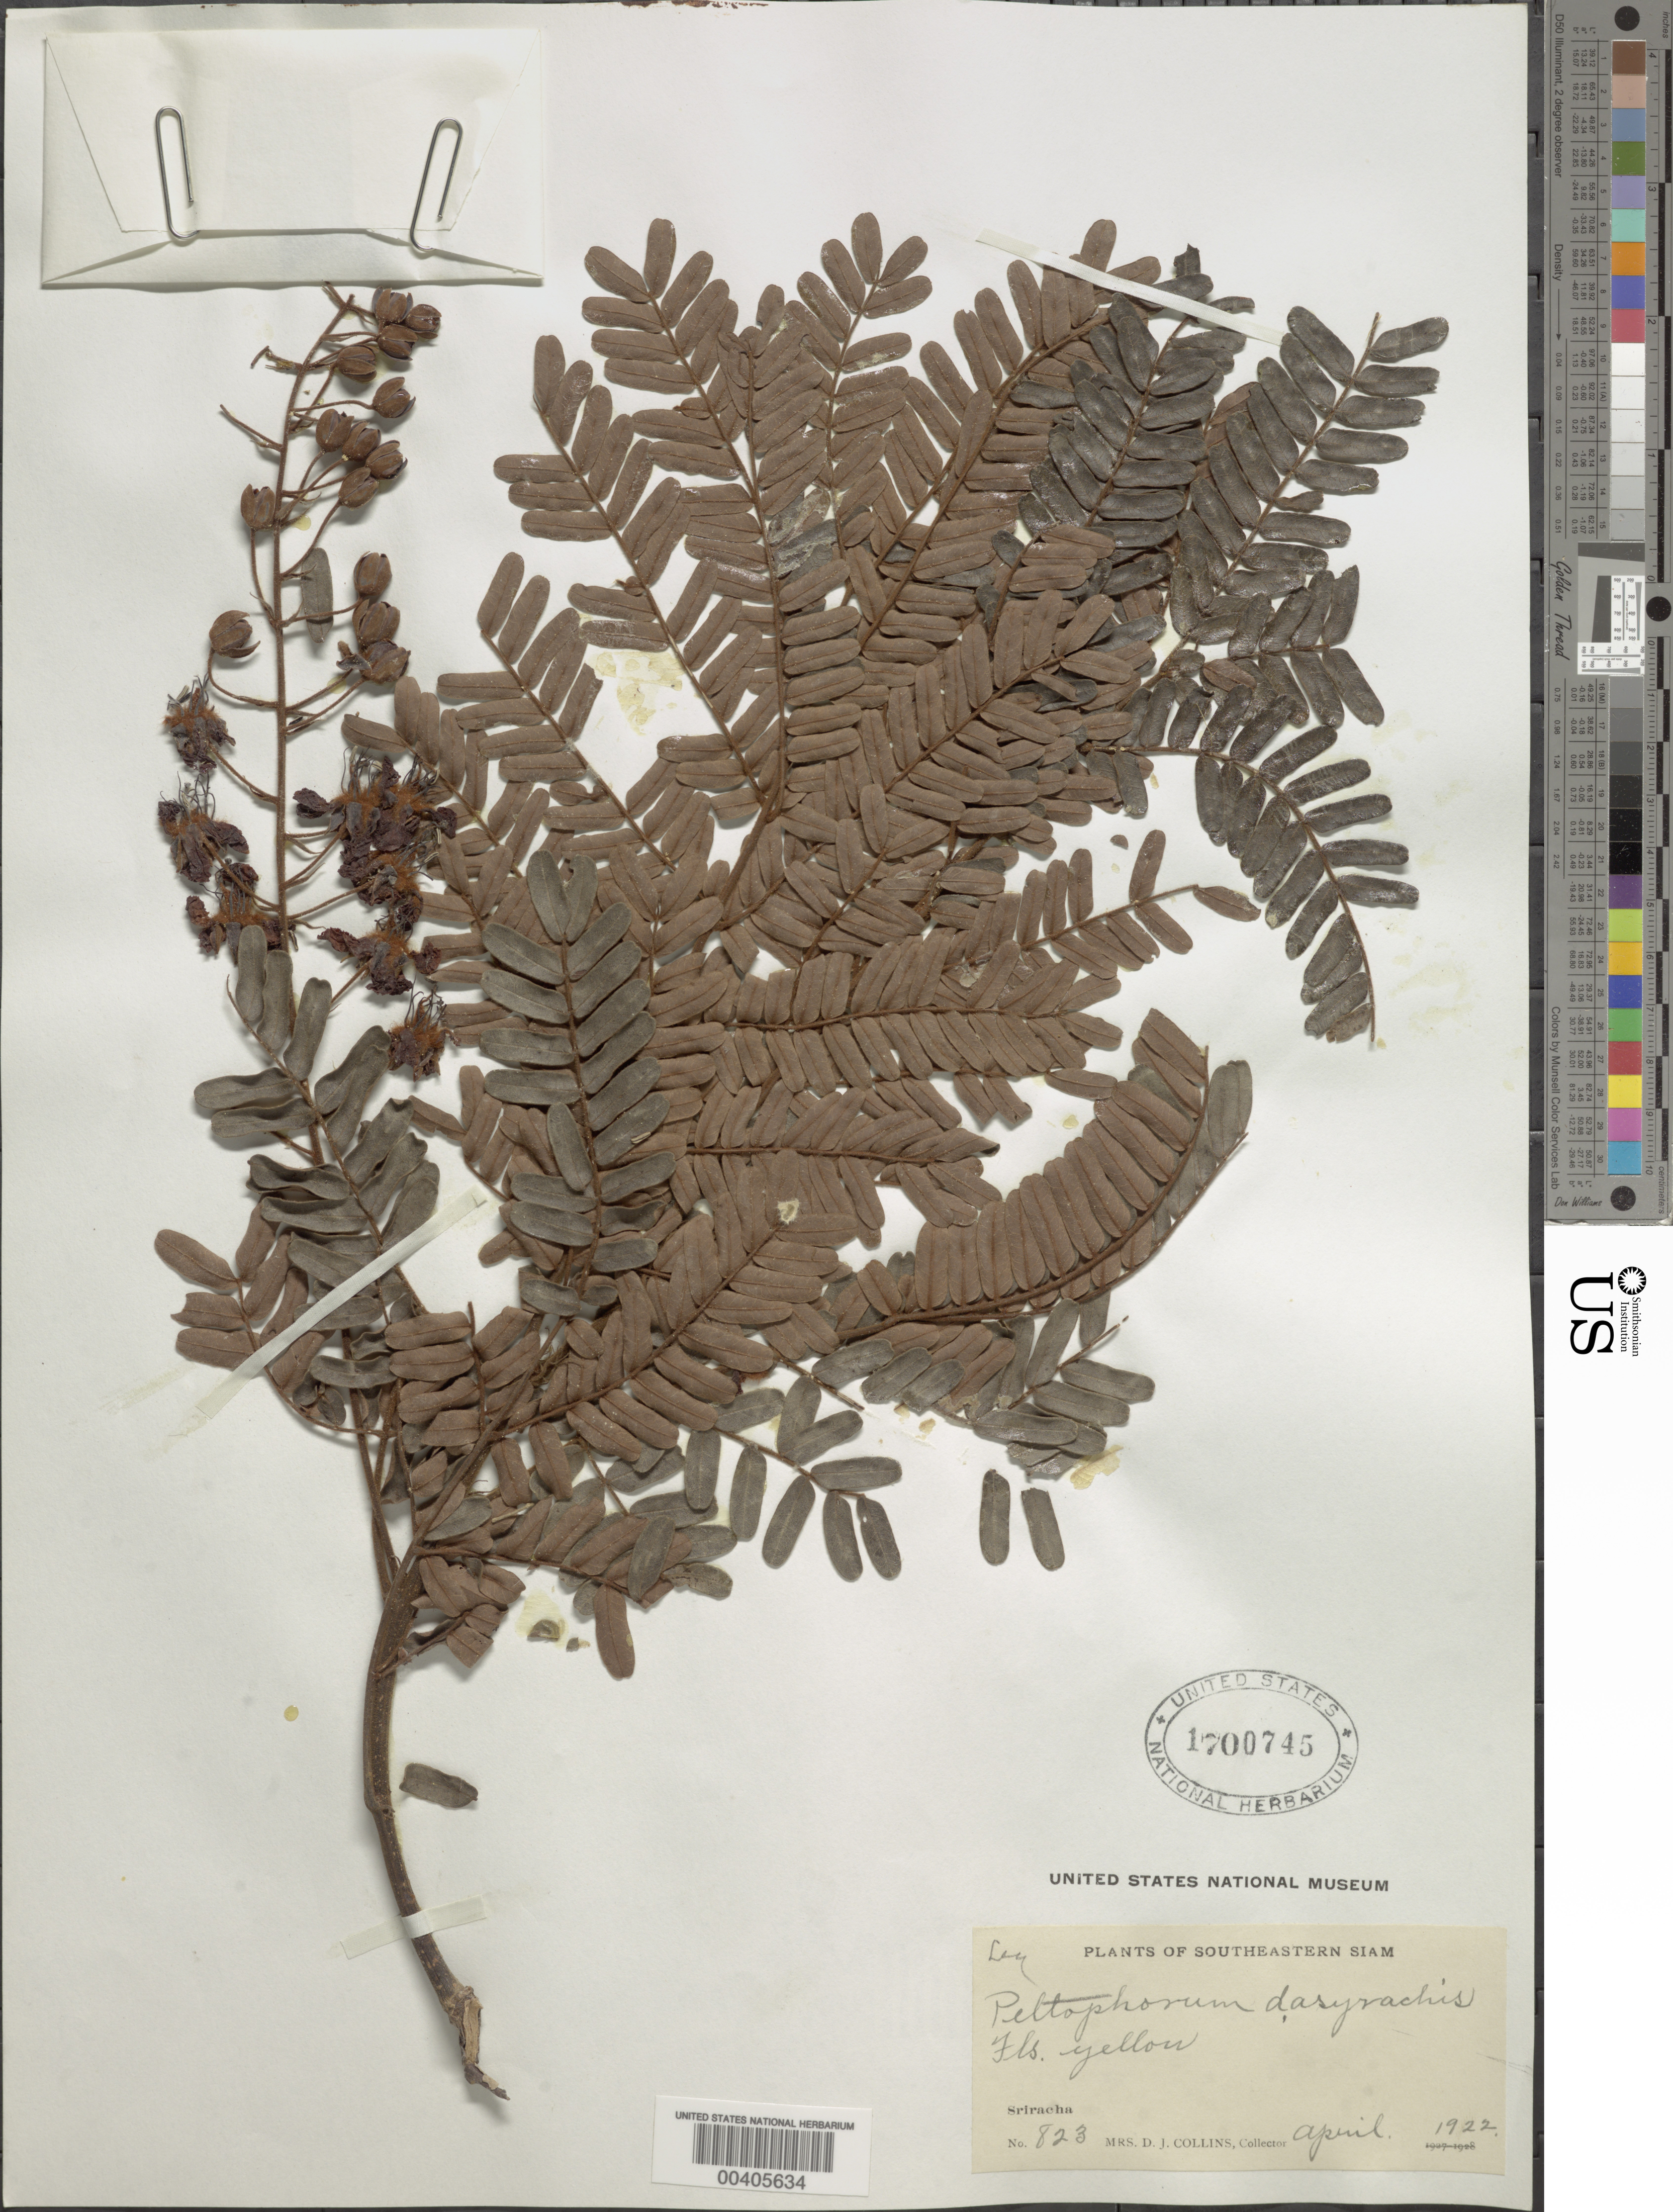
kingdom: Plantae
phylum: Tracheophyta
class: Magnoliopsida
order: Fabales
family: Fabaceae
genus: Peltophorum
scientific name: Peltophorum dasyrrachis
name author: (Miq.) Kurz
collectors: Mrs. D. J. Collins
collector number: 823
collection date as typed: Apr 1922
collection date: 1922-04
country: Thailand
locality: Sriracha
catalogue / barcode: US 1700745